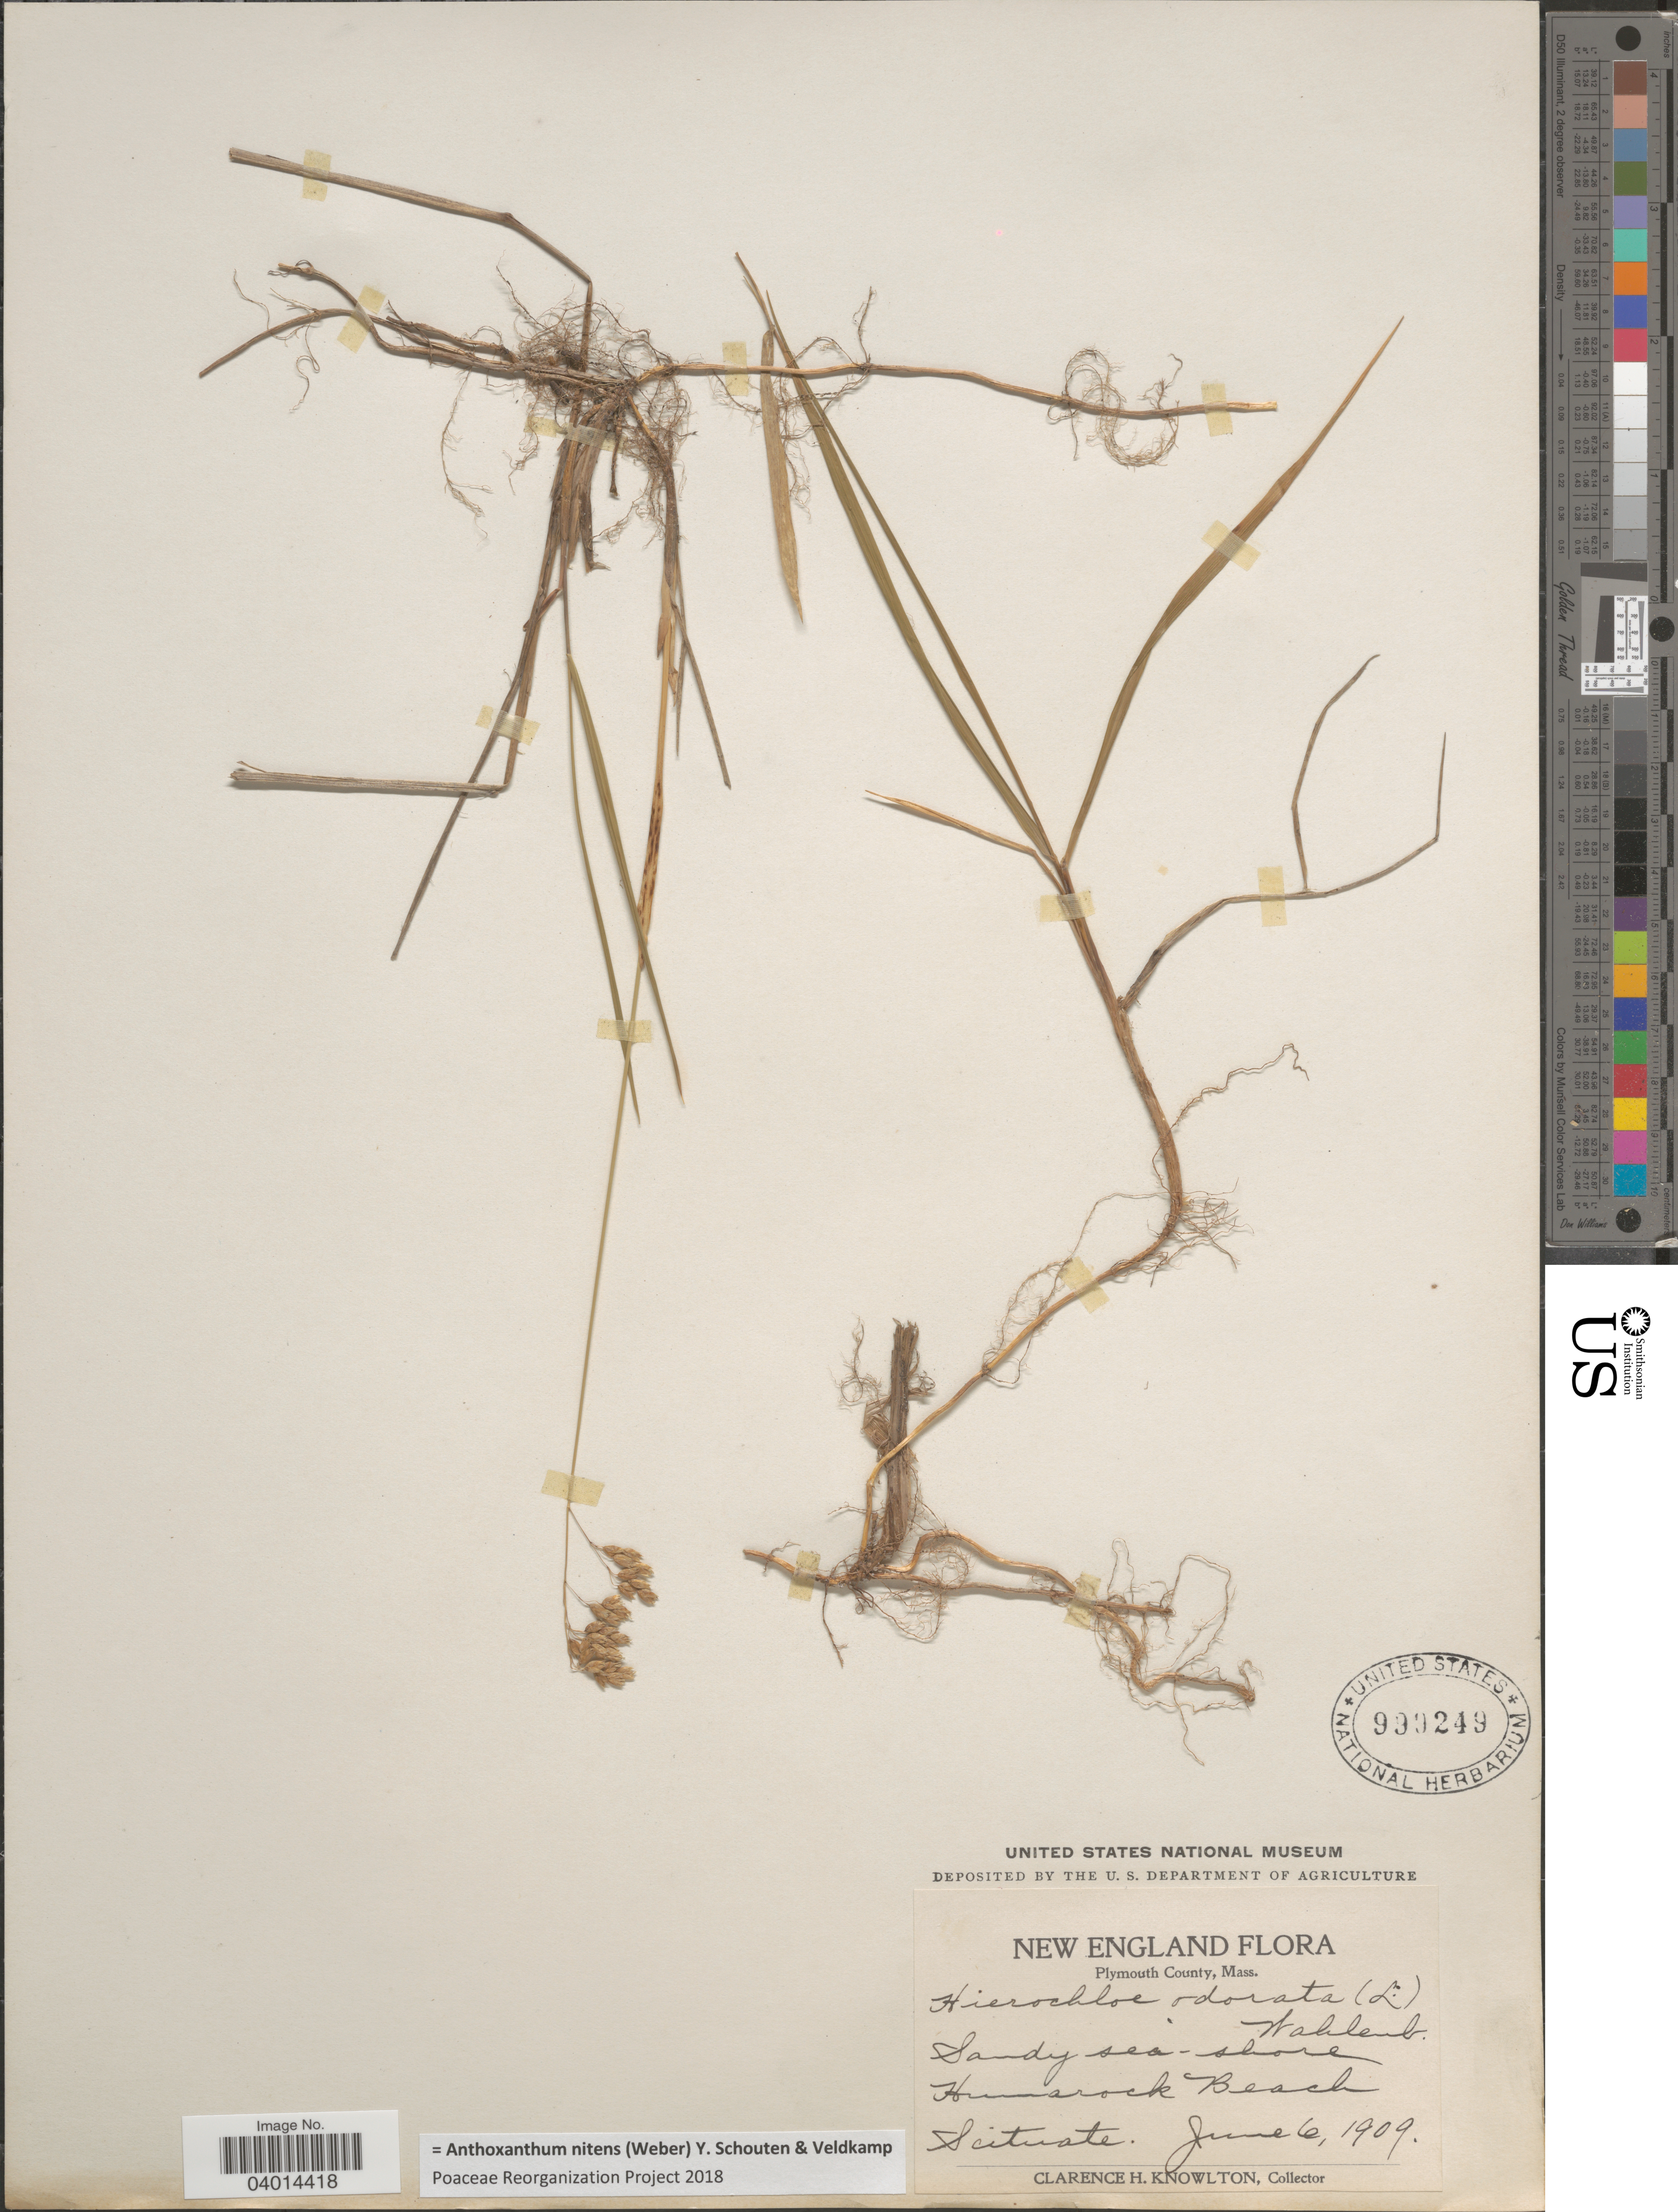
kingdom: Plantae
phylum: Tracheophyta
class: Liliopsida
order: Poales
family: Poaceae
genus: Anthoxanthum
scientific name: Anthoxanthum nitens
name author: (G.H. Weber) R.T.A. Schouten & Veldkamp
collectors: C. H. Knowlton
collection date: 1909-06-06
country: United States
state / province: Massachusetts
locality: New England. Plymouth County. Humarock Beach. Scituate.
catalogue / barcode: US 990249